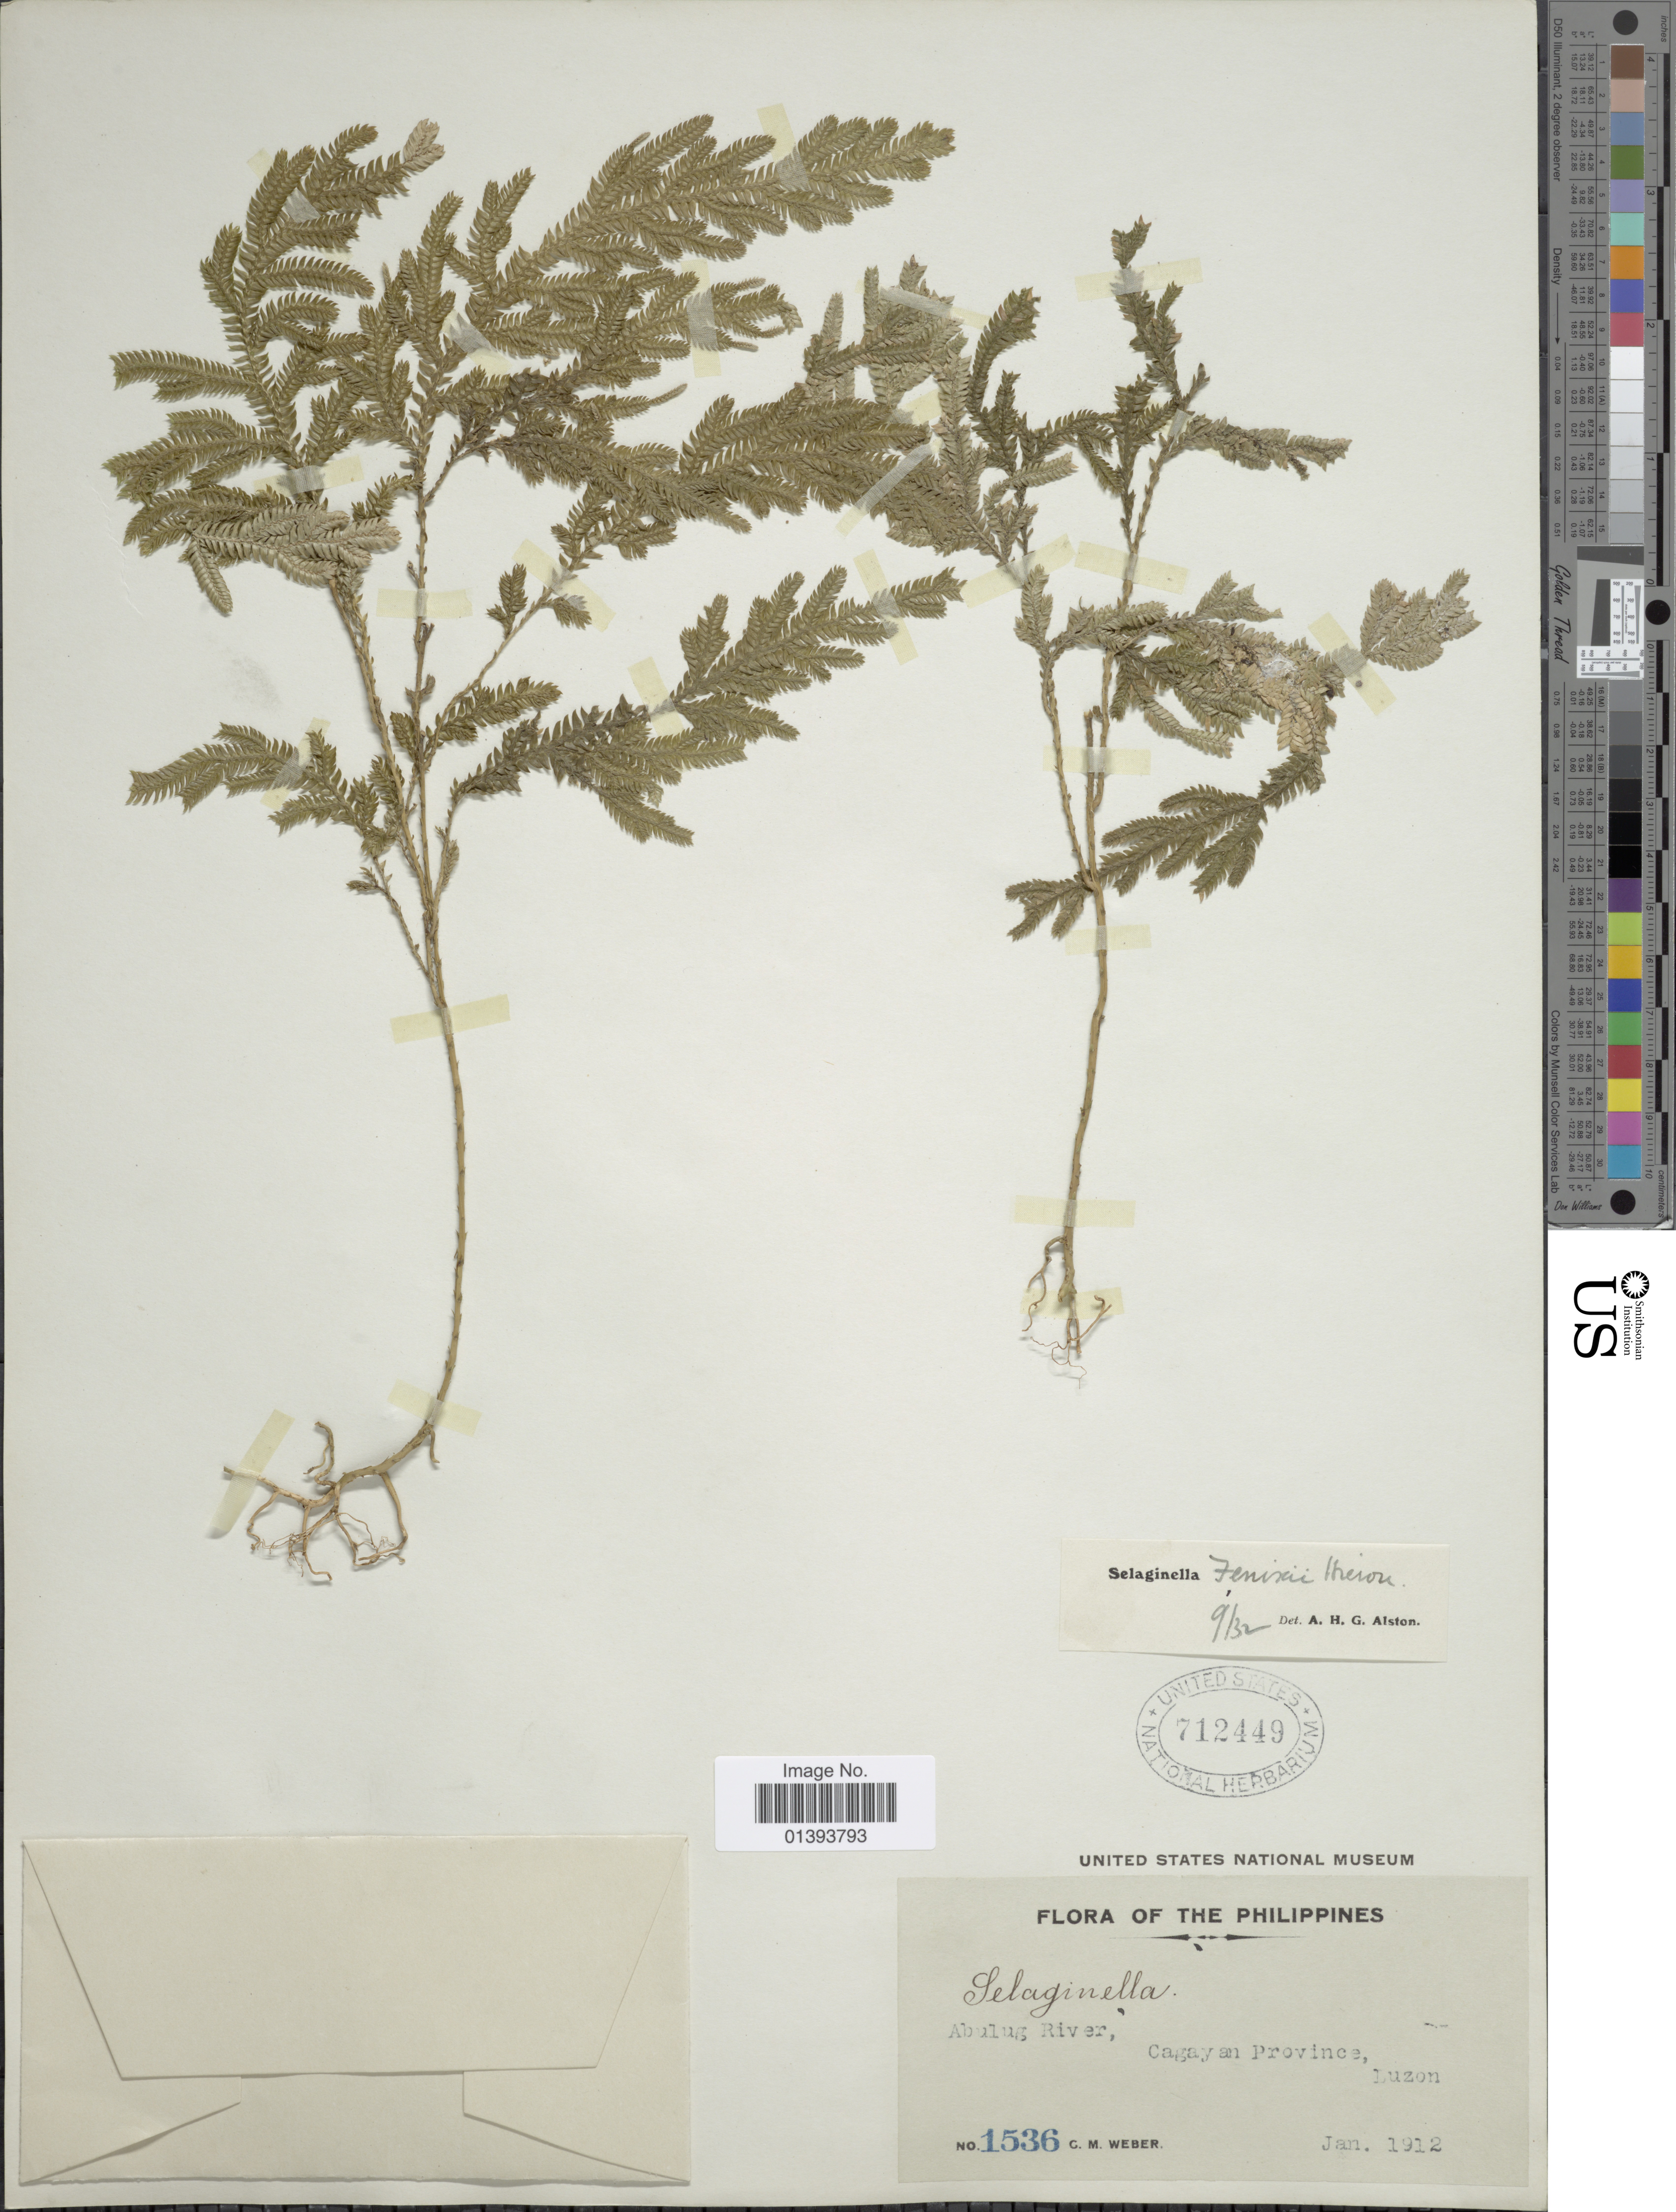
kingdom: Plantae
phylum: Tracheophyta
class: Lycopodiopsida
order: Selaginellales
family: Selaginellaceae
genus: Selaginella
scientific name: Selaginella fenixii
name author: Hieron.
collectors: C. M. Weber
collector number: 1536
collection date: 1912-01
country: Philippines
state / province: Central Luzon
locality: Abulung River, Cagayan Province, Luzon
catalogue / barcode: US 712449